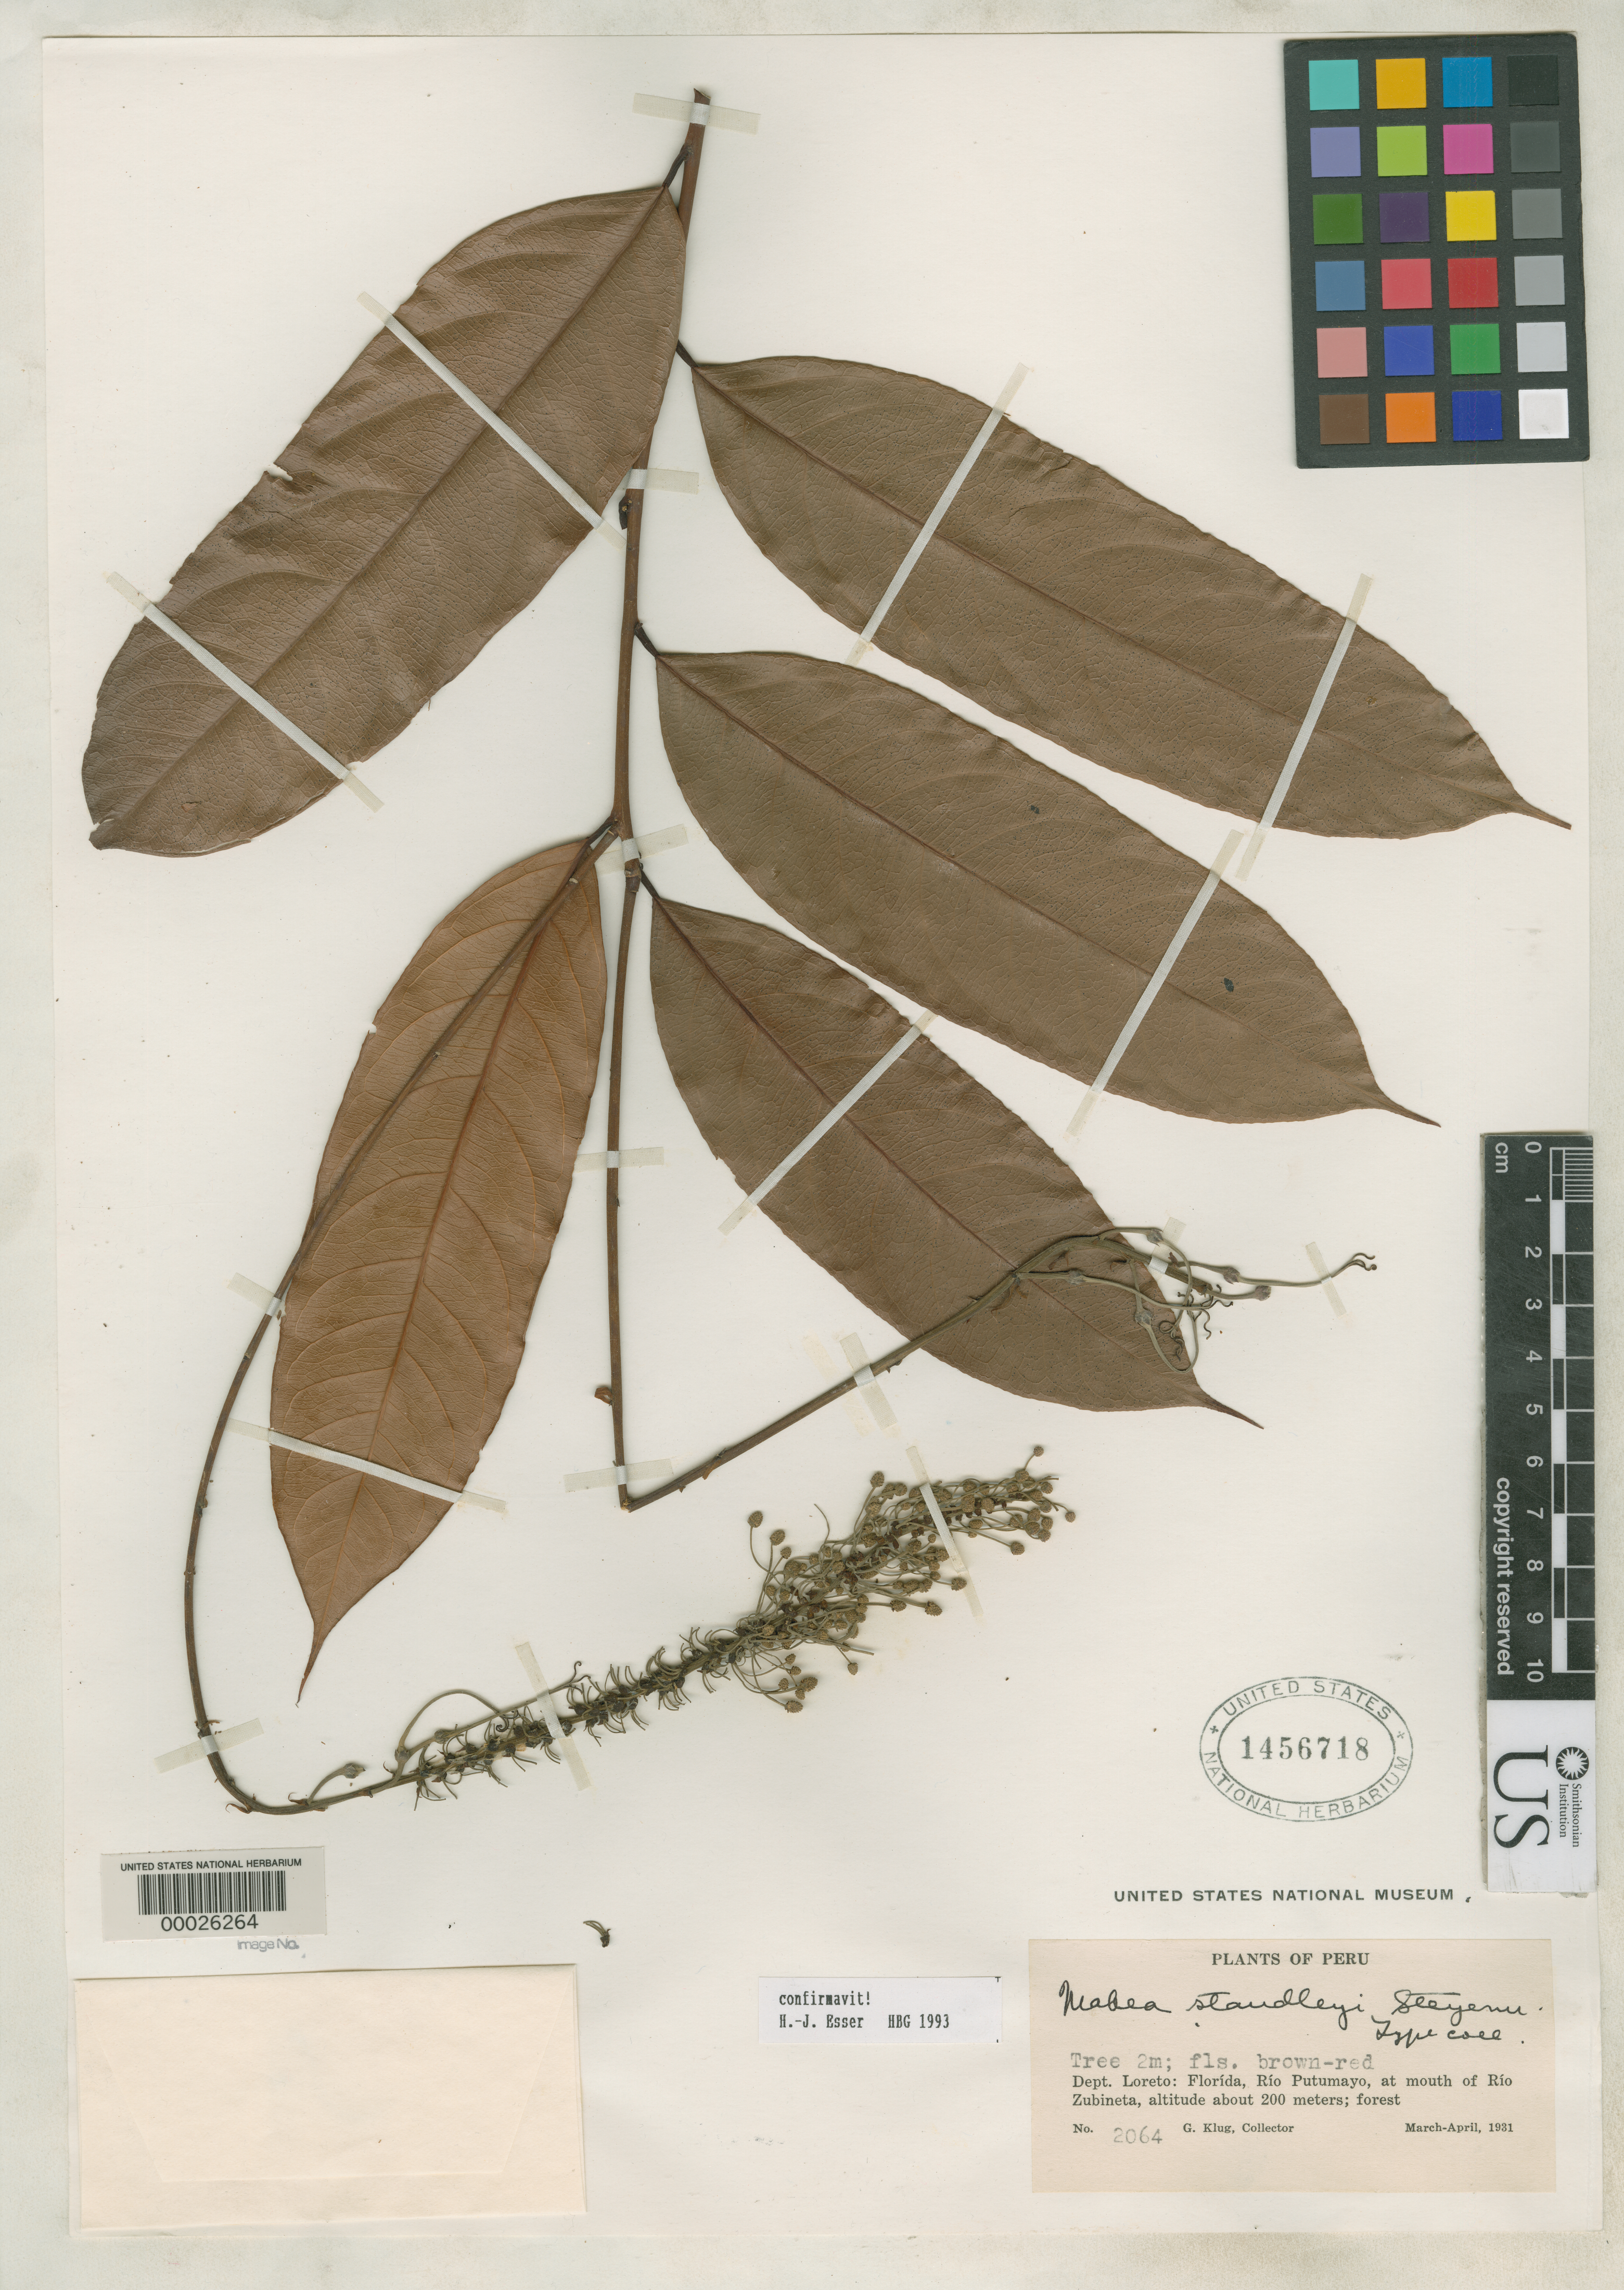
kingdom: Plantae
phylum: Tracheophyta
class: Magnoliopsida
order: Malpighiales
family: Euphorbiaceae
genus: Mabea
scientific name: Mabea standleyi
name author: Steyerm.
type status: Isotype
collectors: G. Klug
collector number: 2064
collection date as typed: Mar 1931 to -- Apr 1931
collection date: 1931-03/1931-04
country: Peru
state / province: Loreto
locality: Florida, Rio Putumayo, mouth of Rio Zubineta.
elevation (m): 200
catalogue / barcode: US 1456718